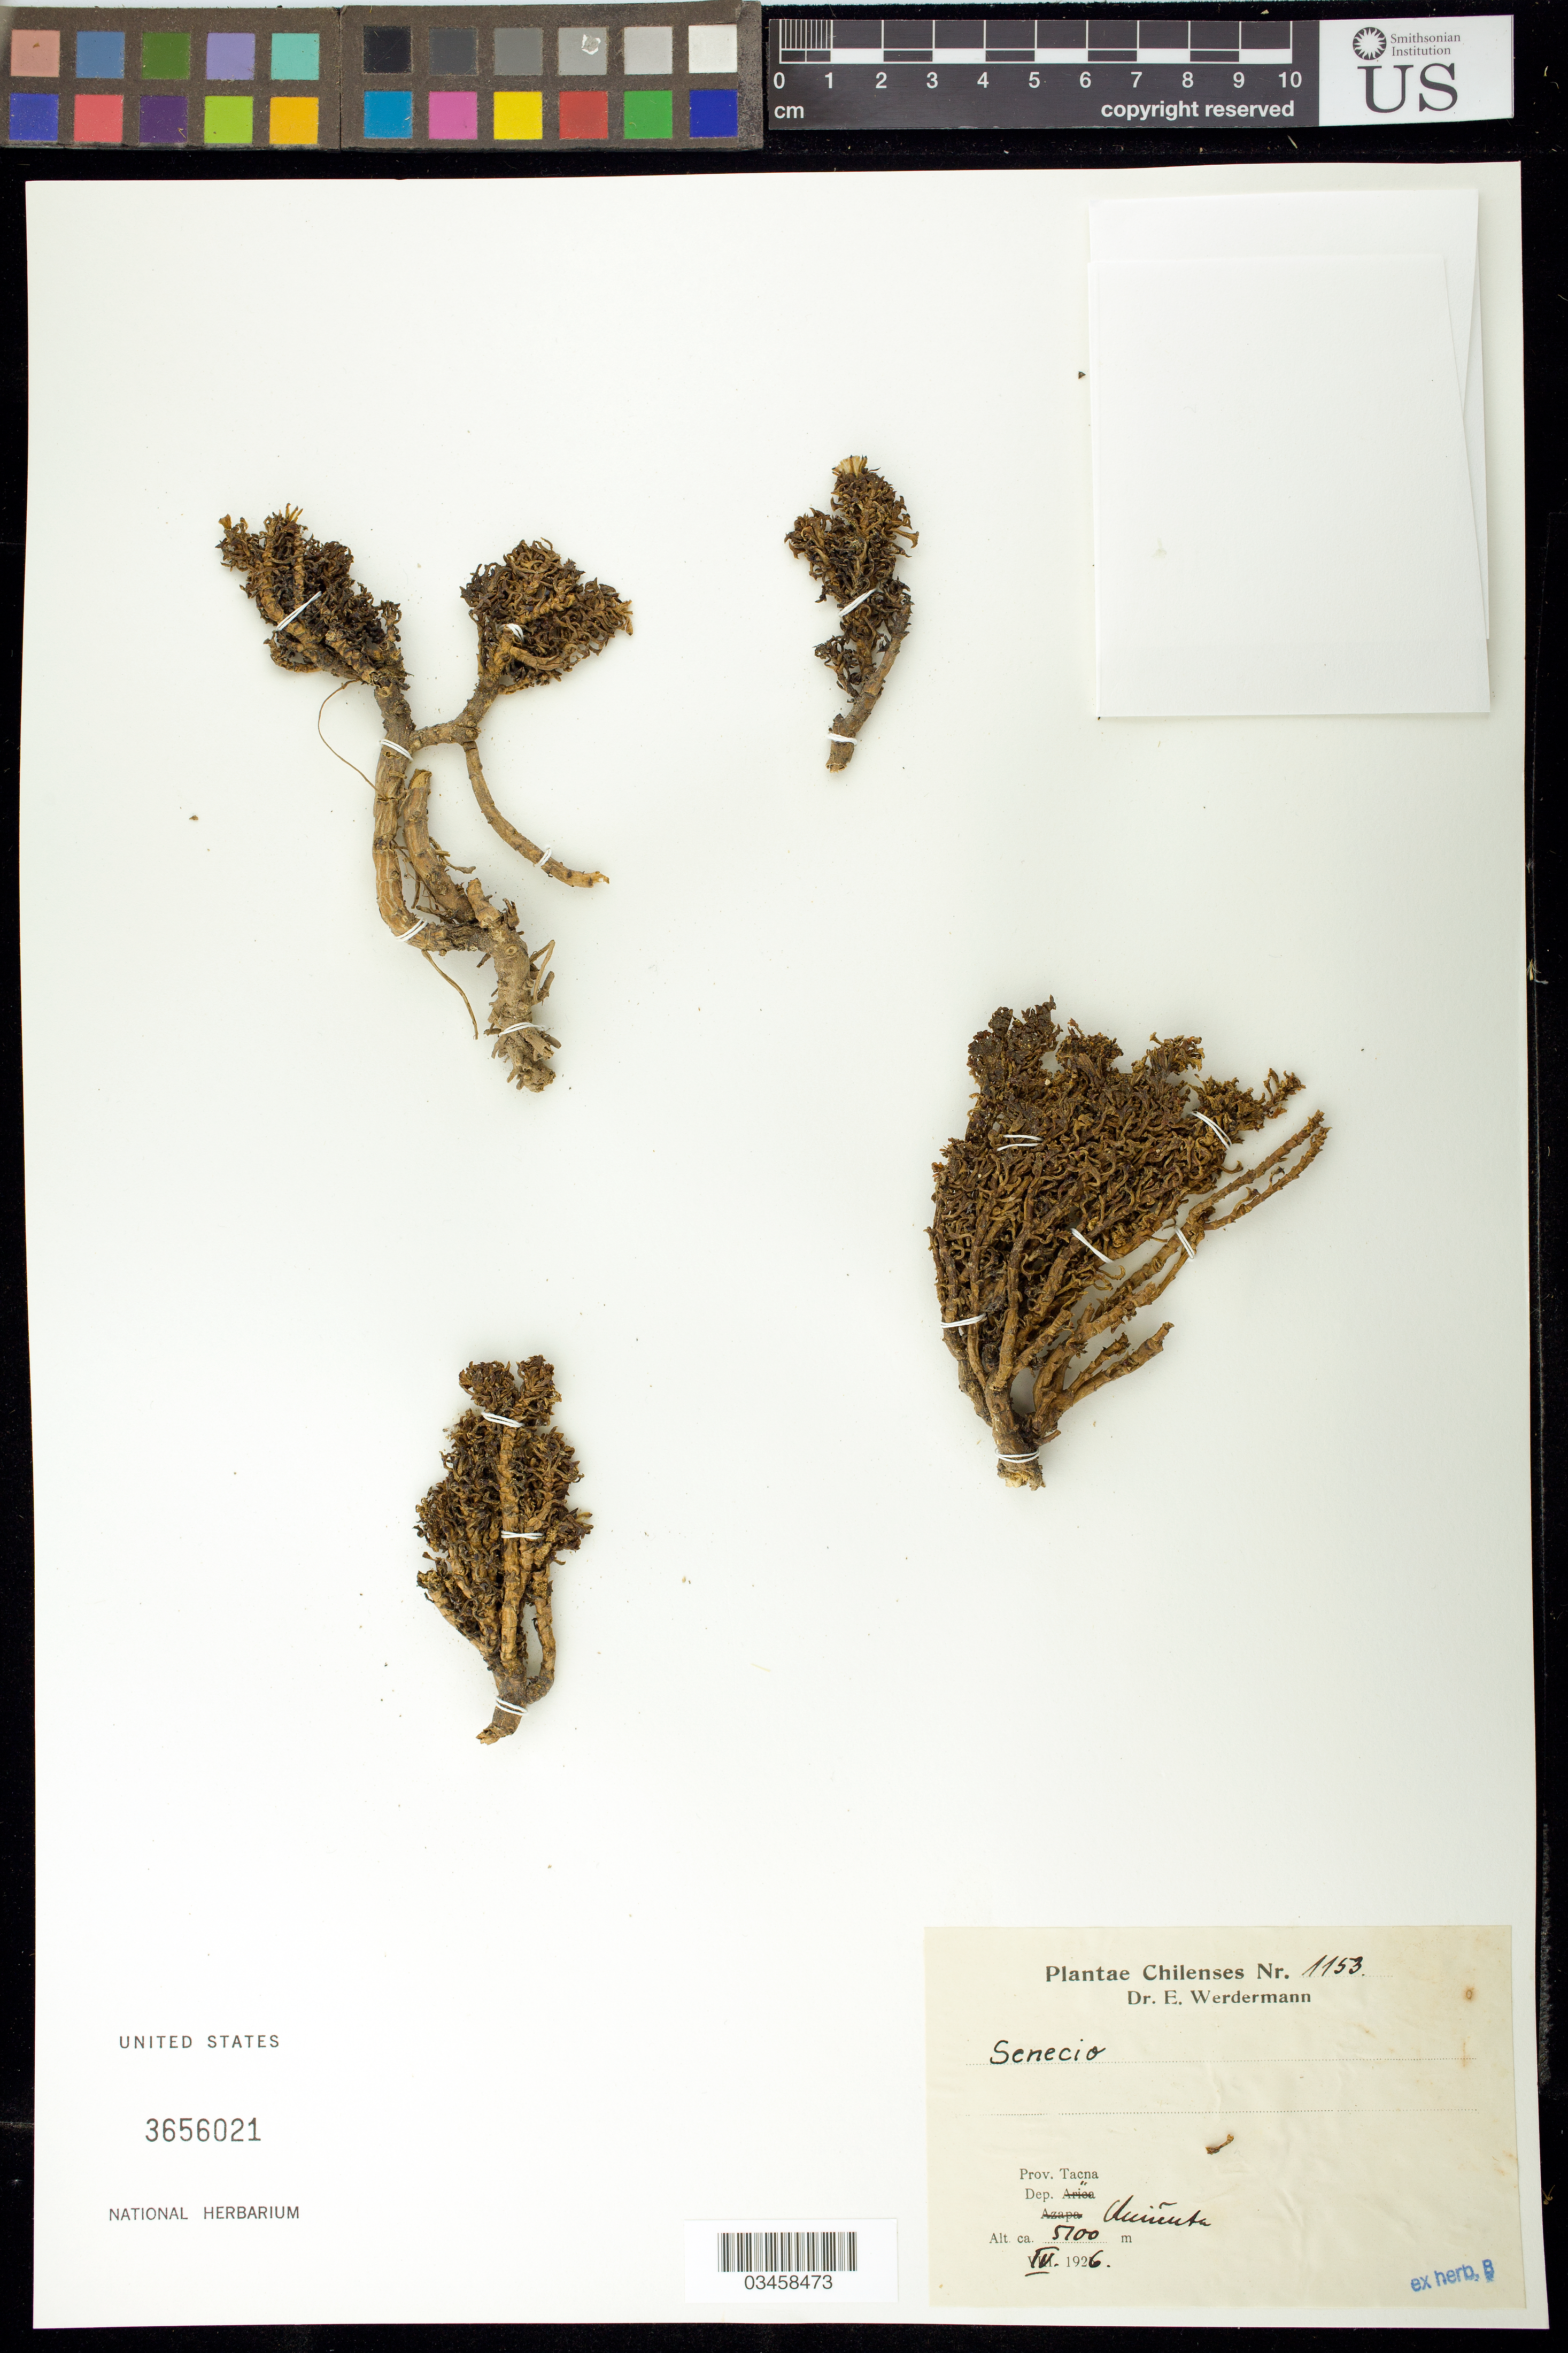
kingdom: Plantae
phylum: Tracheophyta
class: Magnoliopsida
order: Asterales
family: Asteraceae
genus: Senecio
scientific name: Senecio sp.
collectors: E. Werdermann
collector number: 1153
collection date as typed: April 1926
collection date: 1926-04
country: Chile / Peru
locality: Co. [ ]. Tacna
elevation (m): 5000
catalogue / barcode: US 3656021